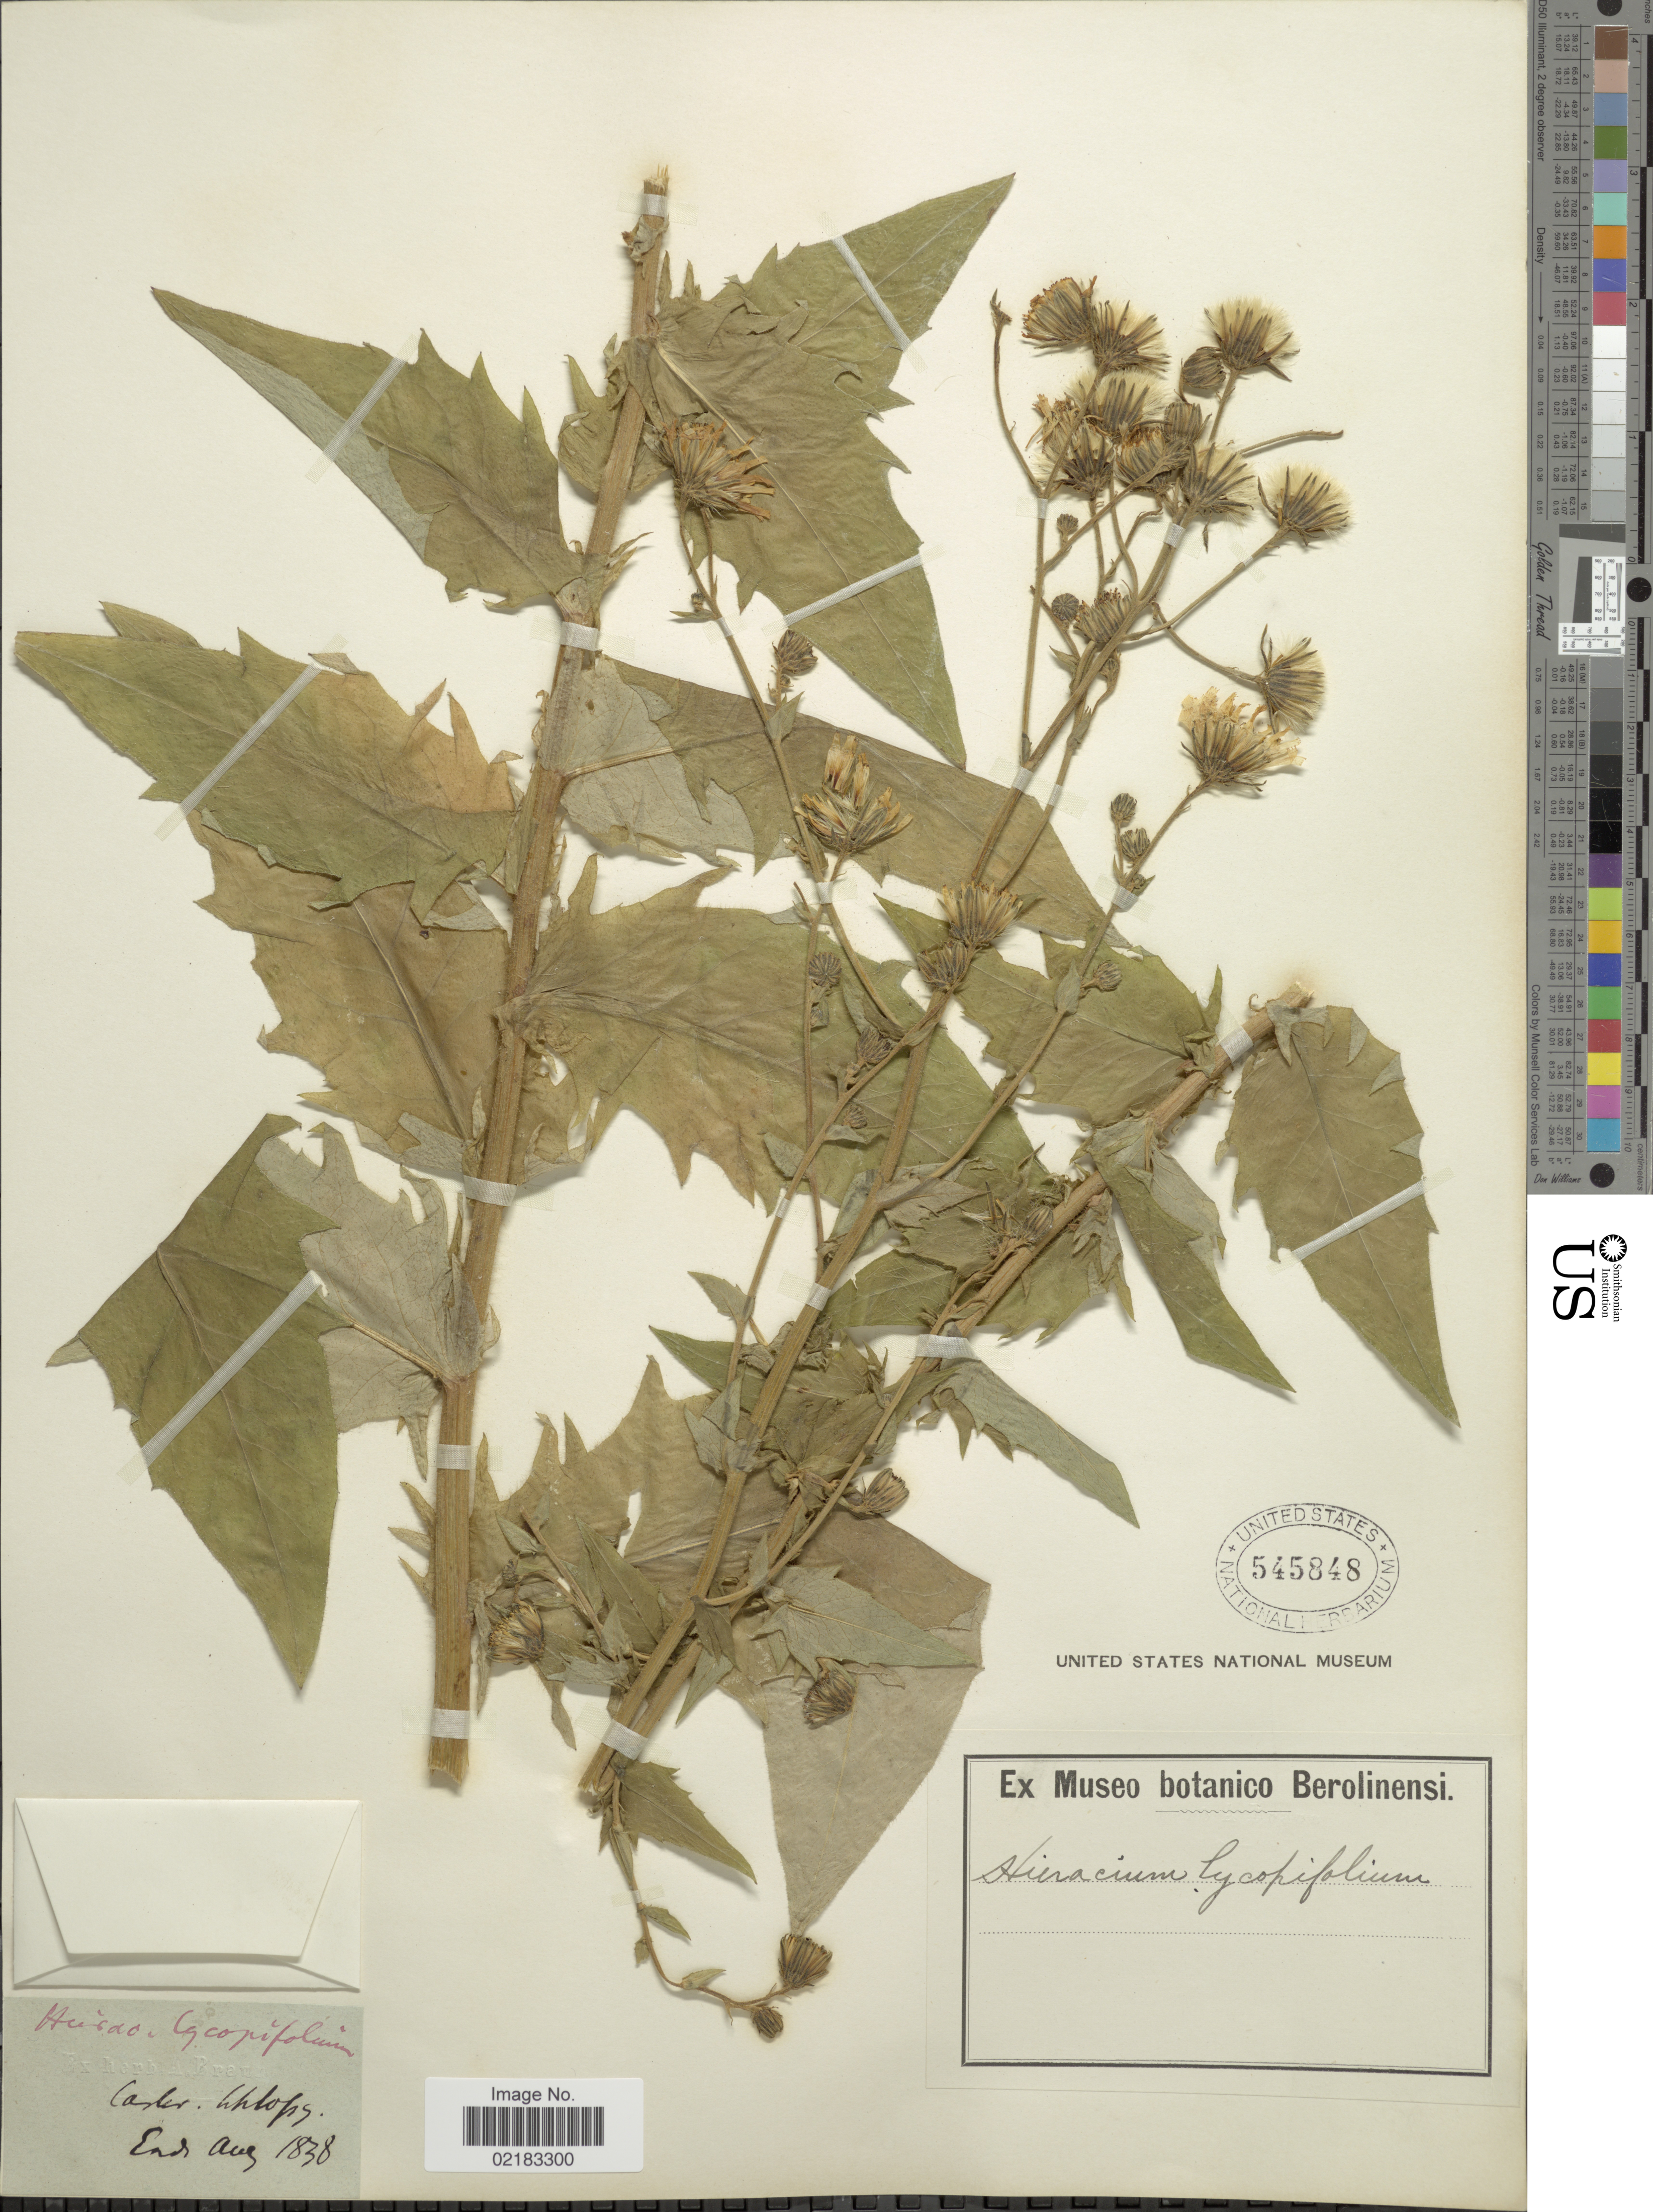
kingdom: Plantae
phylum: Tracheophyta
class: Magnoliopsida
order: Asterales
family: Asteraceae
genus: Hieracium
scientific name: Hieracium lycopifolium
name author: Froel.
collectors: ex herb. A. Braun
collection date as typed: End Aug 1838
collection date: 1838-08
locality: Caster Whlops [interpreted]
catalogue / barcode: US 545848